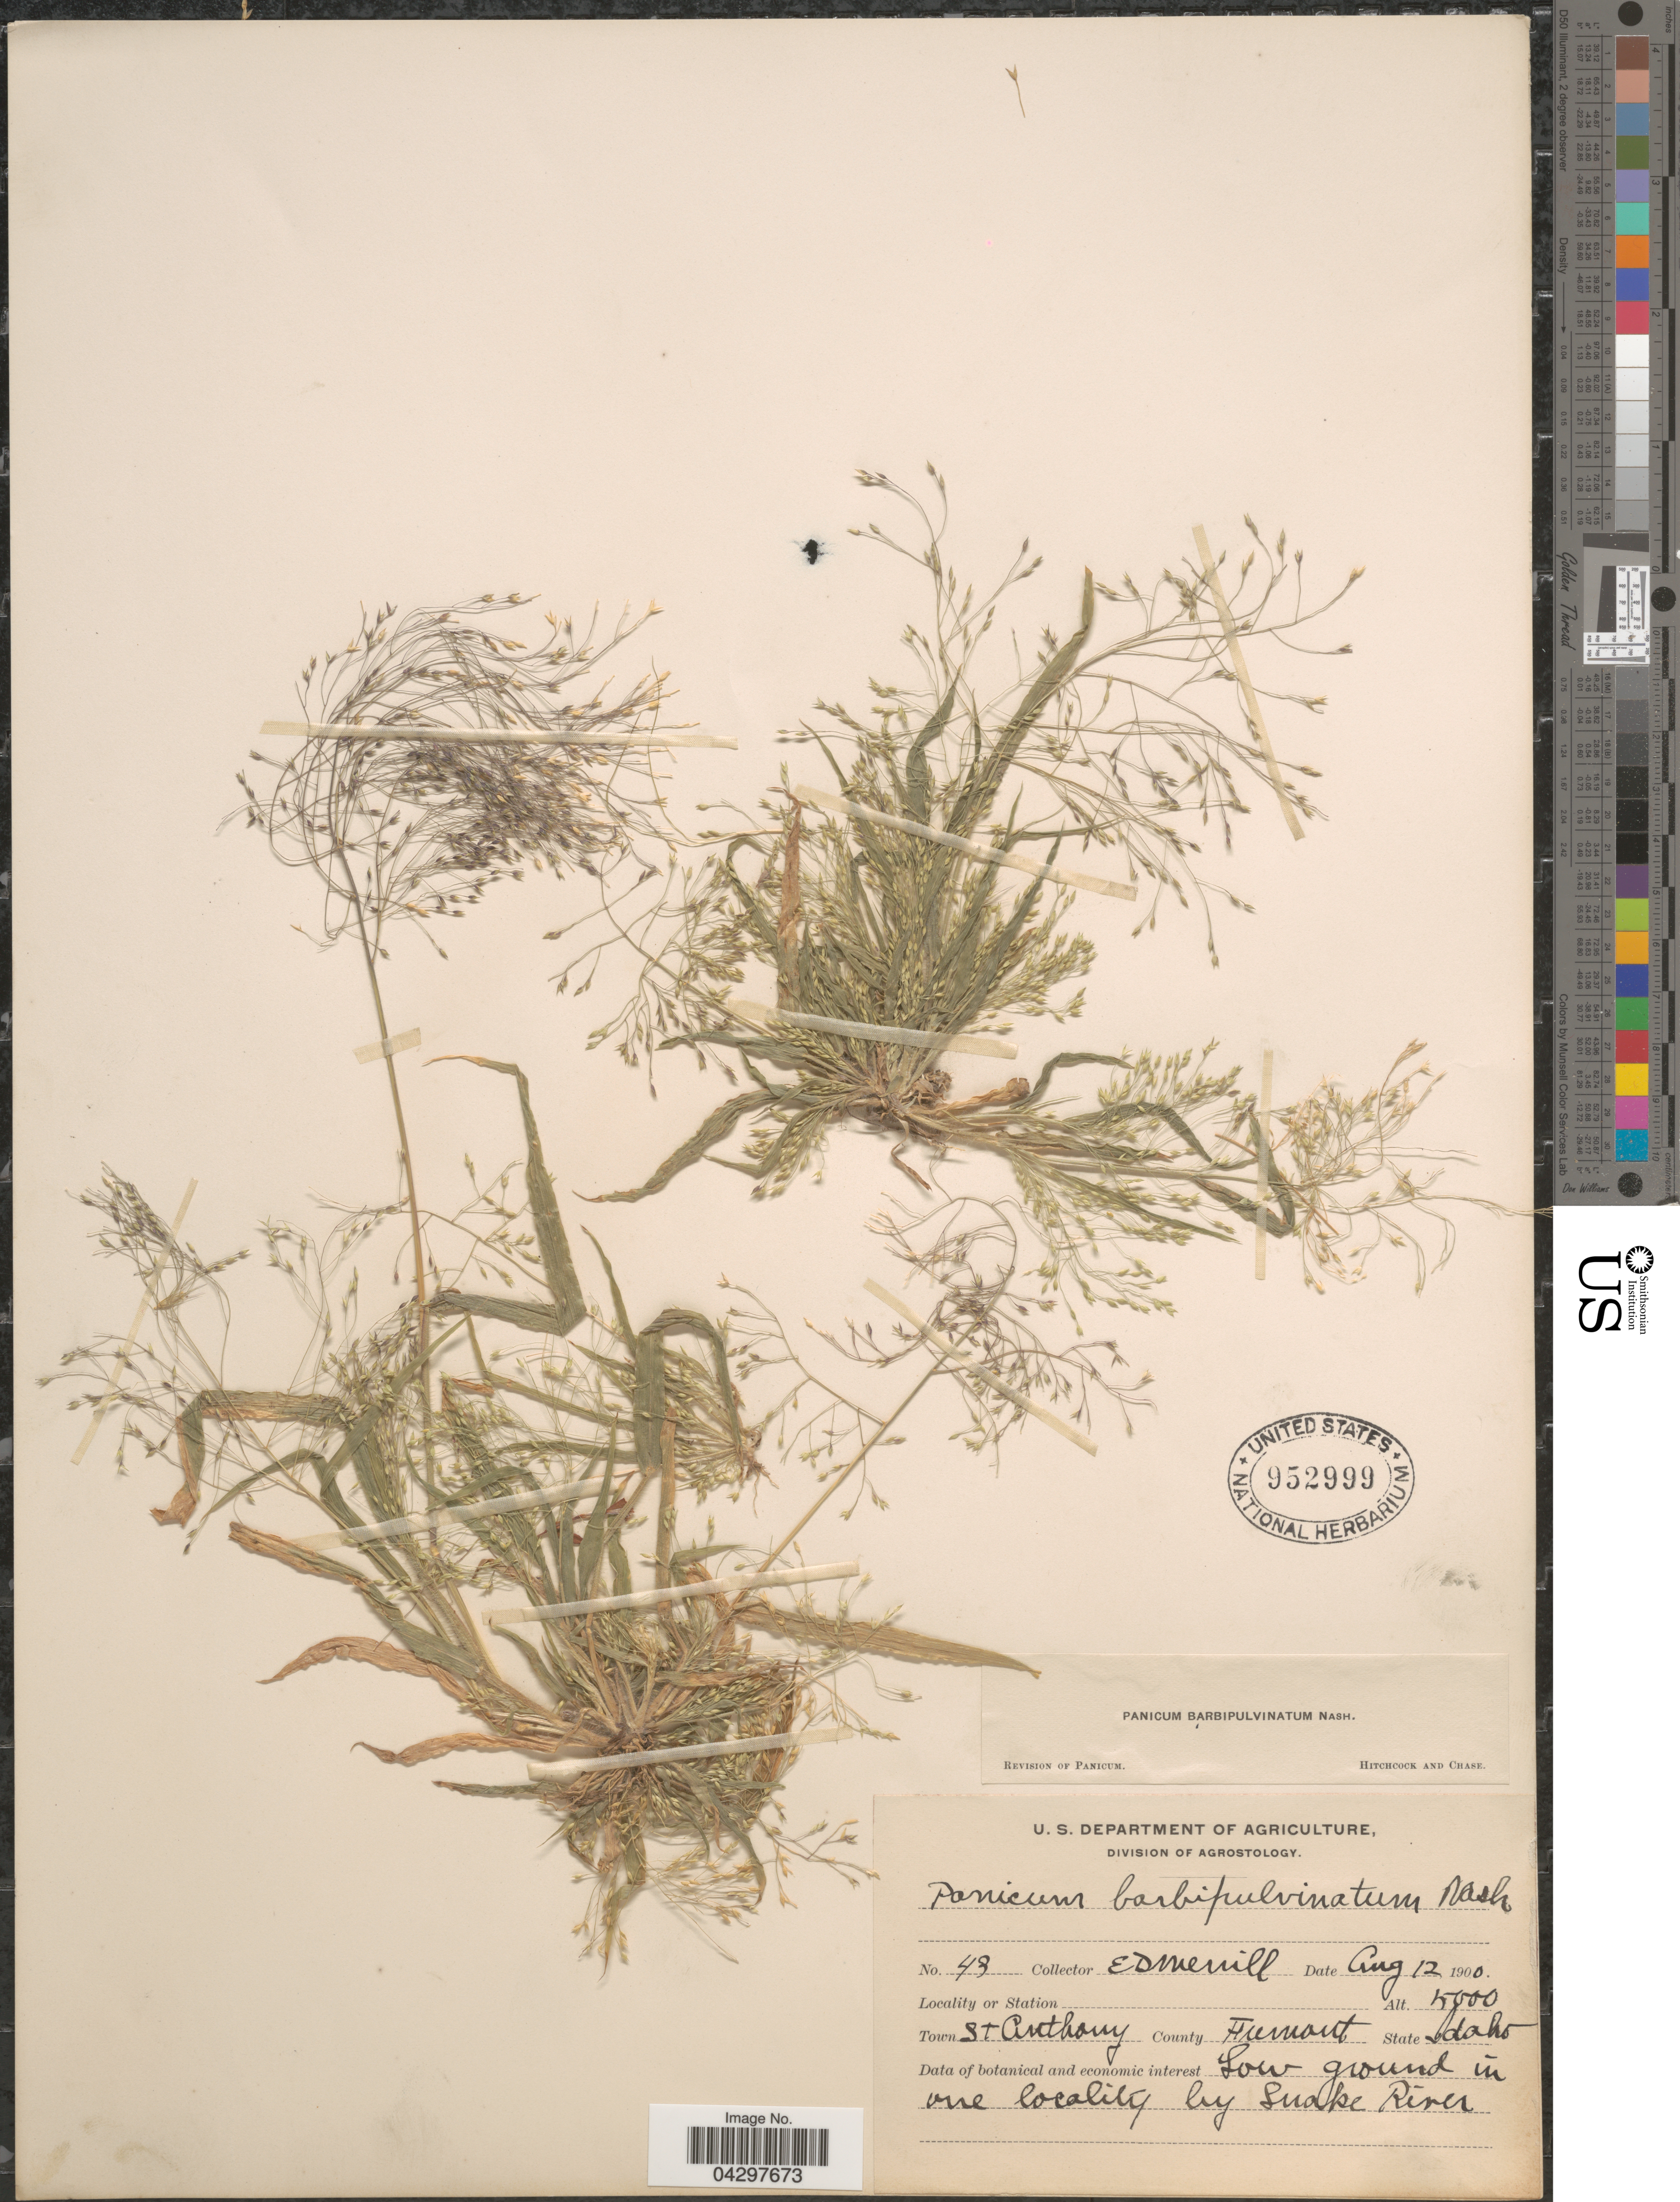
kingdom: Plantae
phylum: Tracheophyta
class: Liliopsida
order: Poales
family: Poaceae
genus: Panicum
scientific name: Panicum capillare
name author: L.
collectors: E. D. Merrill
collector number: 43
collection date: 1900-08-12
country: United States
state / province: Idaho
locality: Town St Anthony. County Fumont.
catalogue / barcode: US 952999